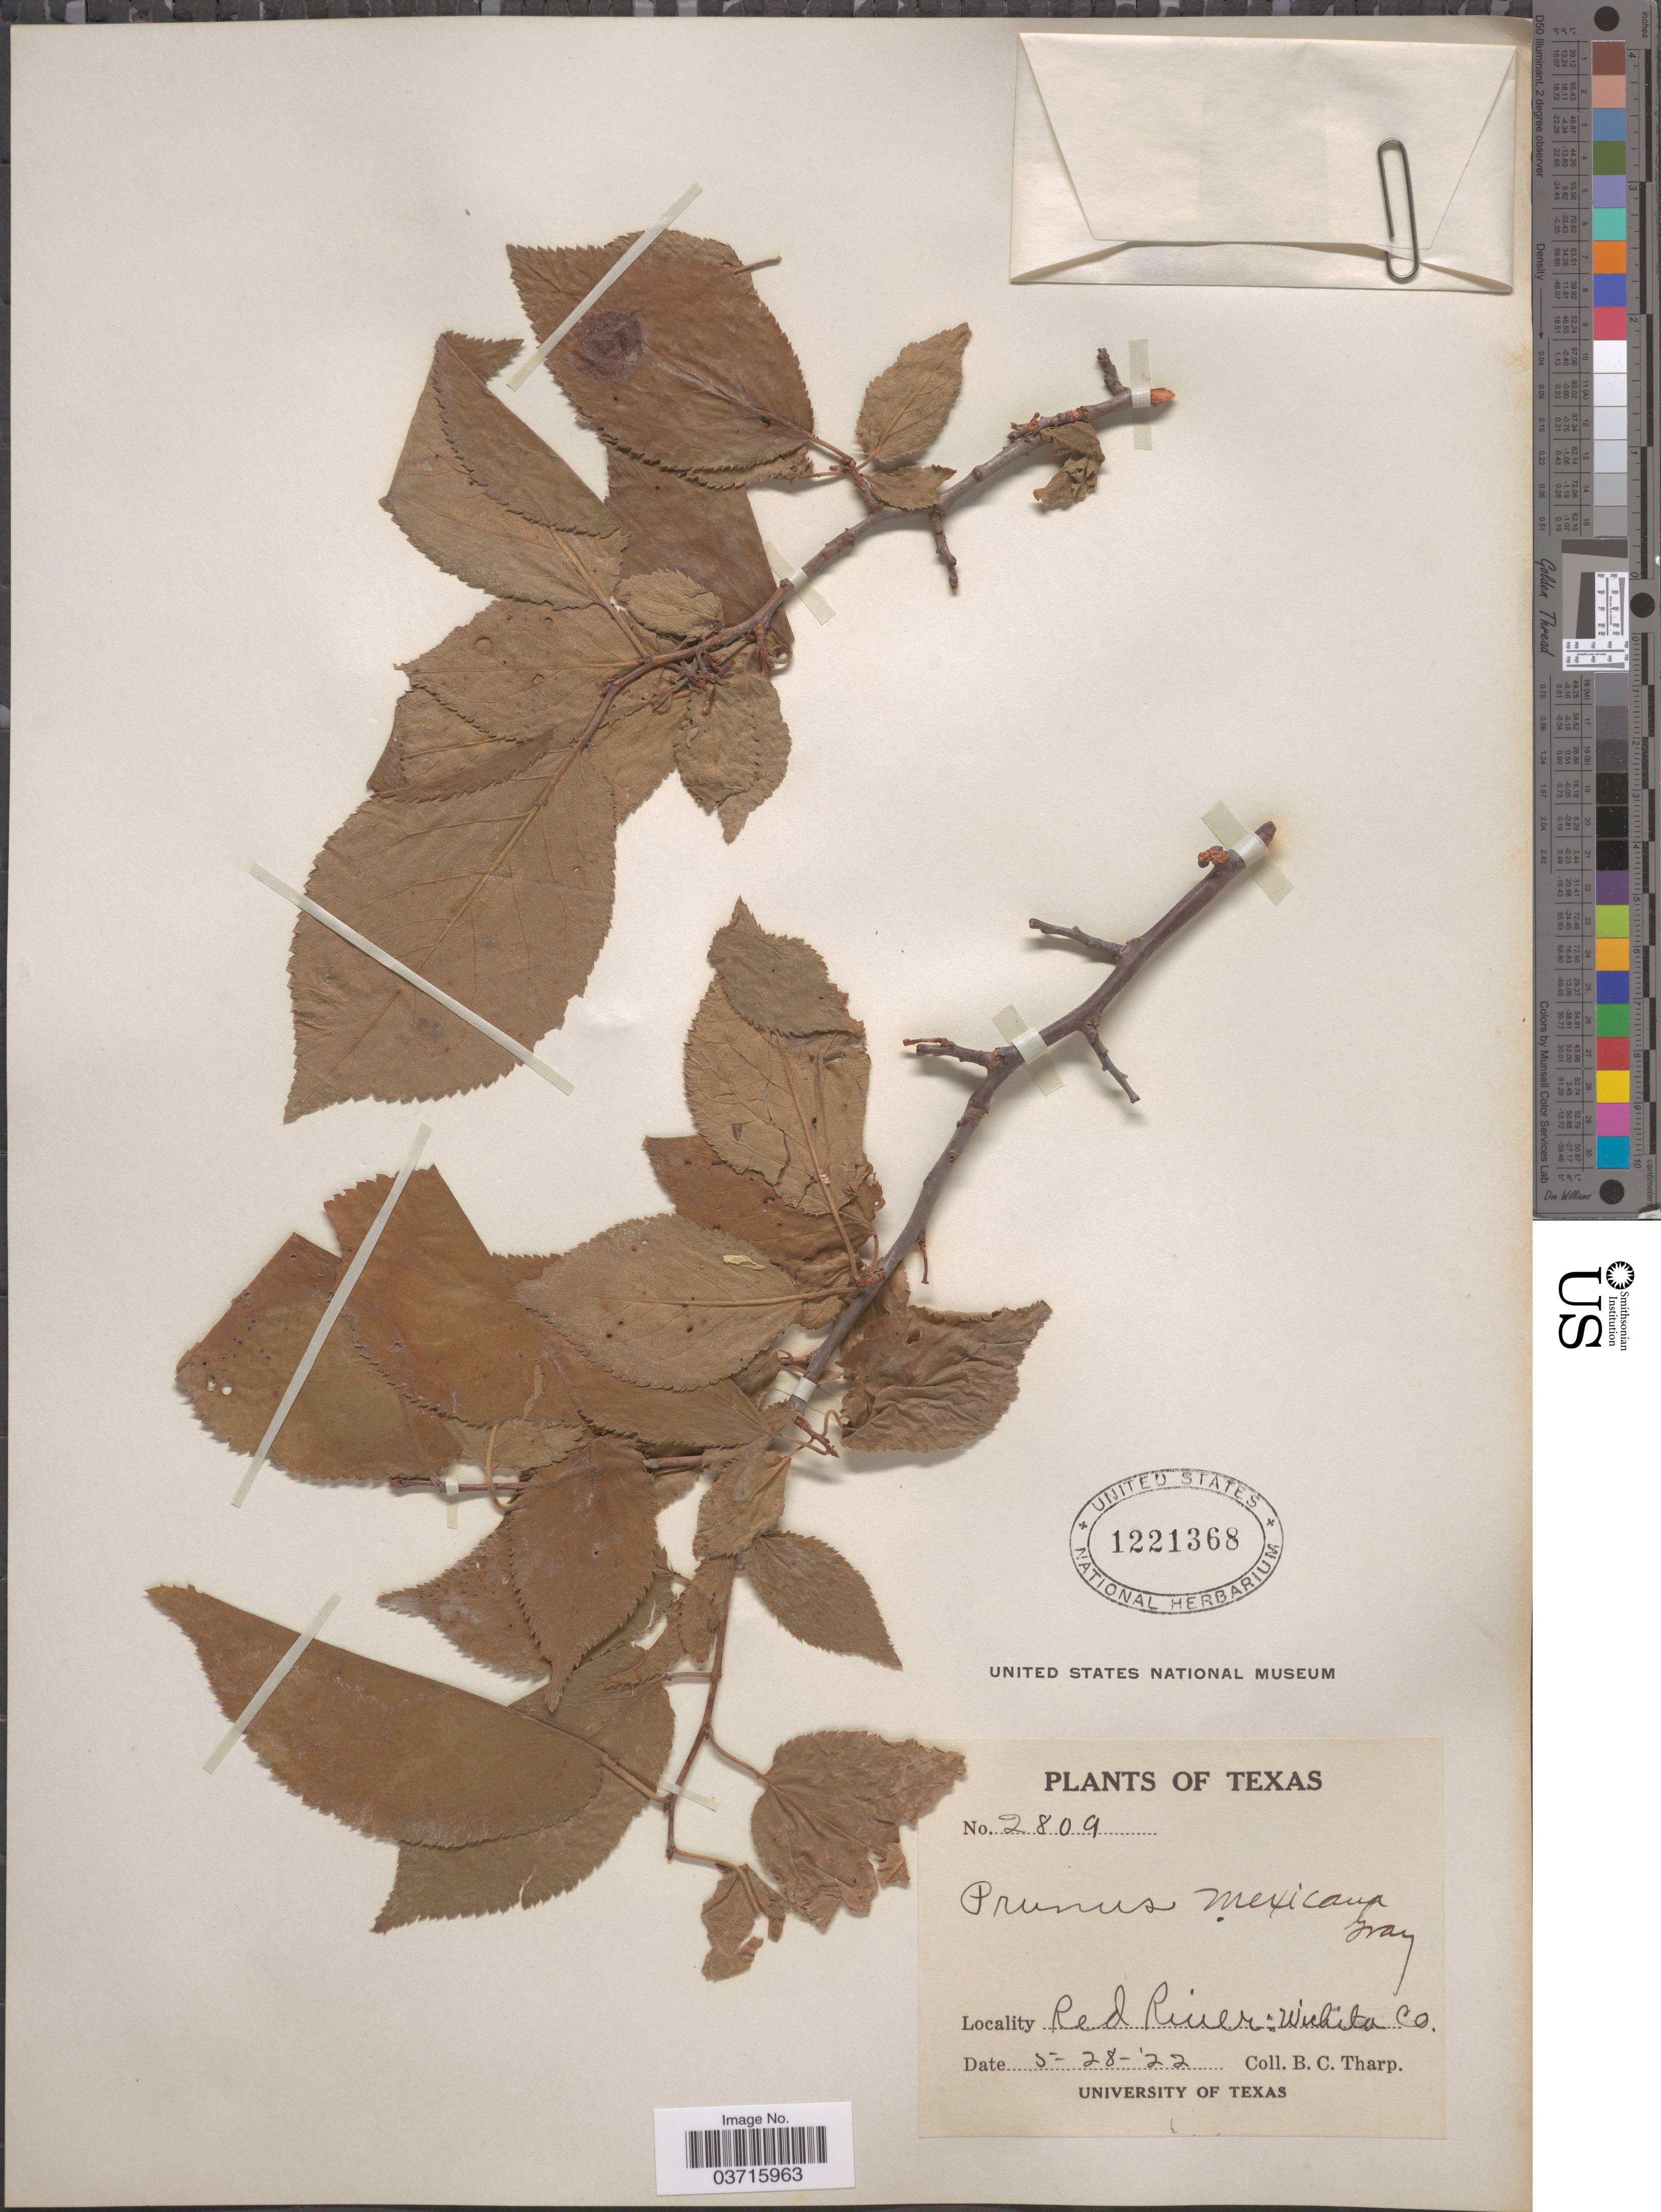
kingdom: Plantae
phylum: Tracheophyta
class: Magnoliopsida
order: Rosales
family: Rosaceae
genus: Prunus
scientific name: Prunus mexicana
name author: S. Watson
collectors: B. C. Tharp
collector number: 2809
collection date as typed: Transcribed d/m/y: 28/5/22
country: United States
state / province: Texas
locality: Red River: Wichita Co.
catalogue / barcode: US 1221368